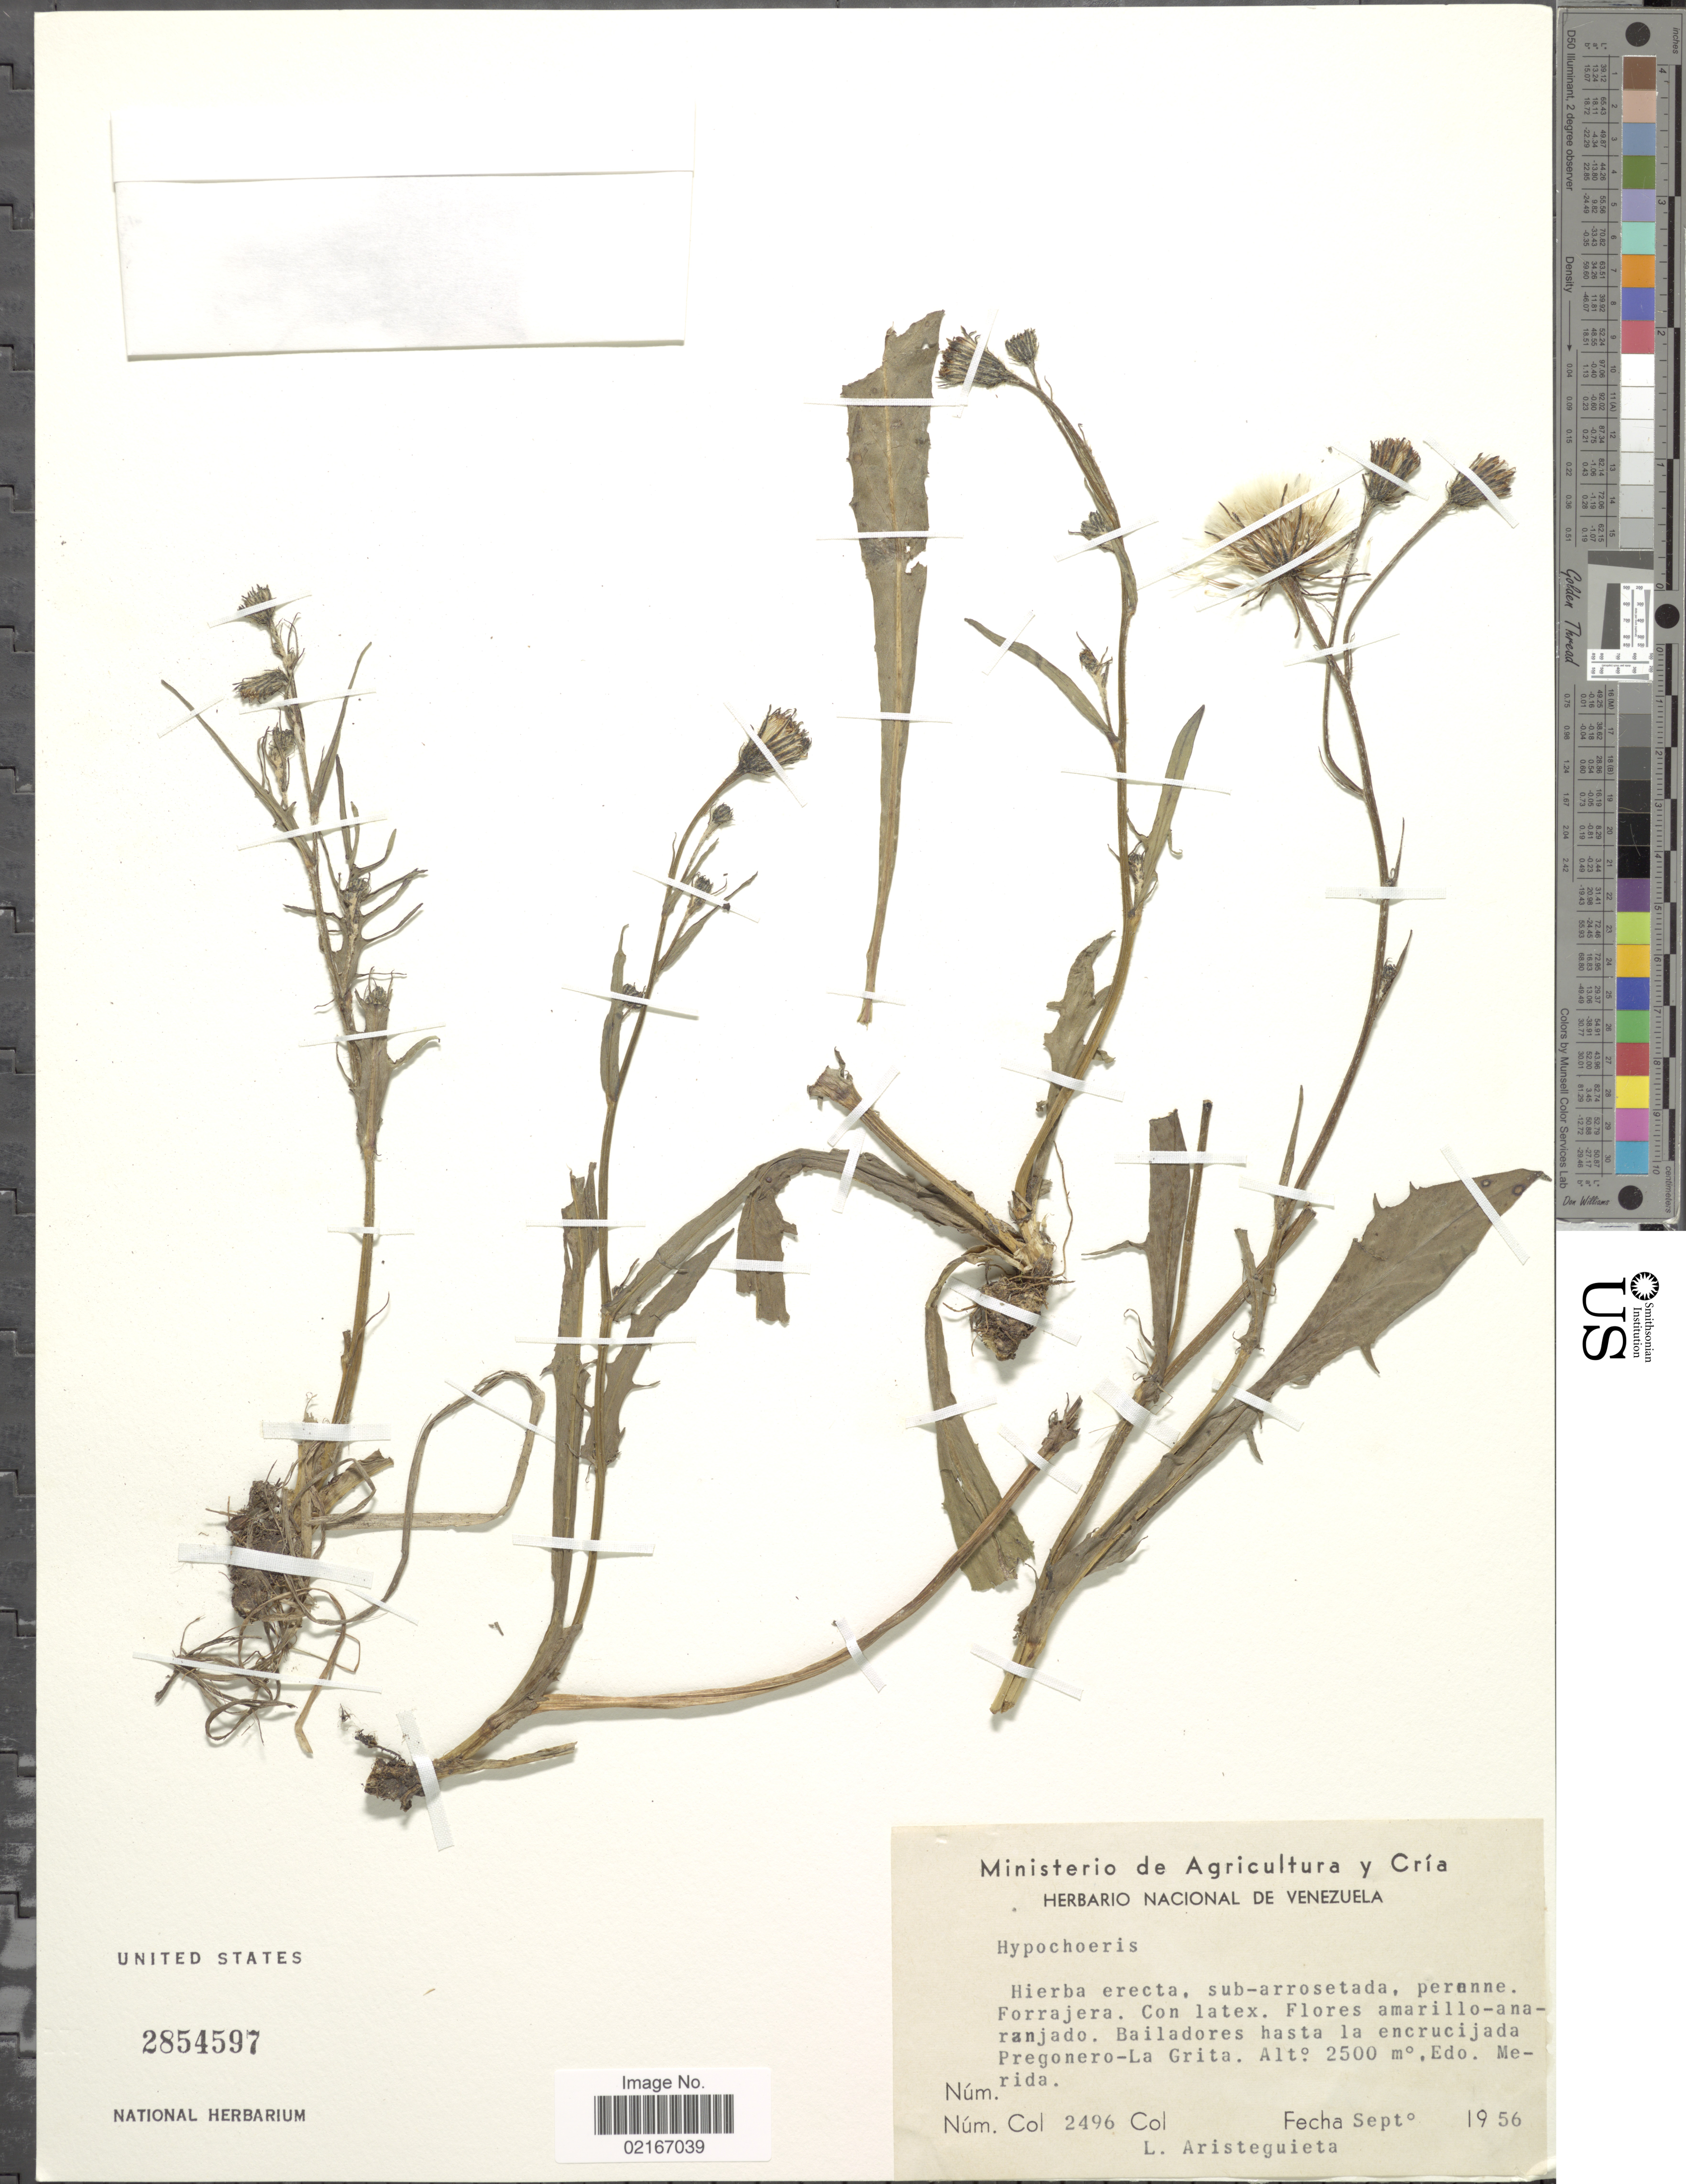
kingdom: Plantae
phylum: Tracheophyta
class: Magnoliopsida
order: Asterales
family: Asteraceae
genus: Hypochaeris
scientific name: Hypochaeris sp.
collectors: L. Aristeguieta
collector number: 2496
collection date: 1956-09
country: Venezuela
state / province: Mérida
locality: Bailadores hasta la encrucijada Pregonero- La Grita, Edu. Merida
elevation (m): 2500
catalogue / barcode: US 2854597